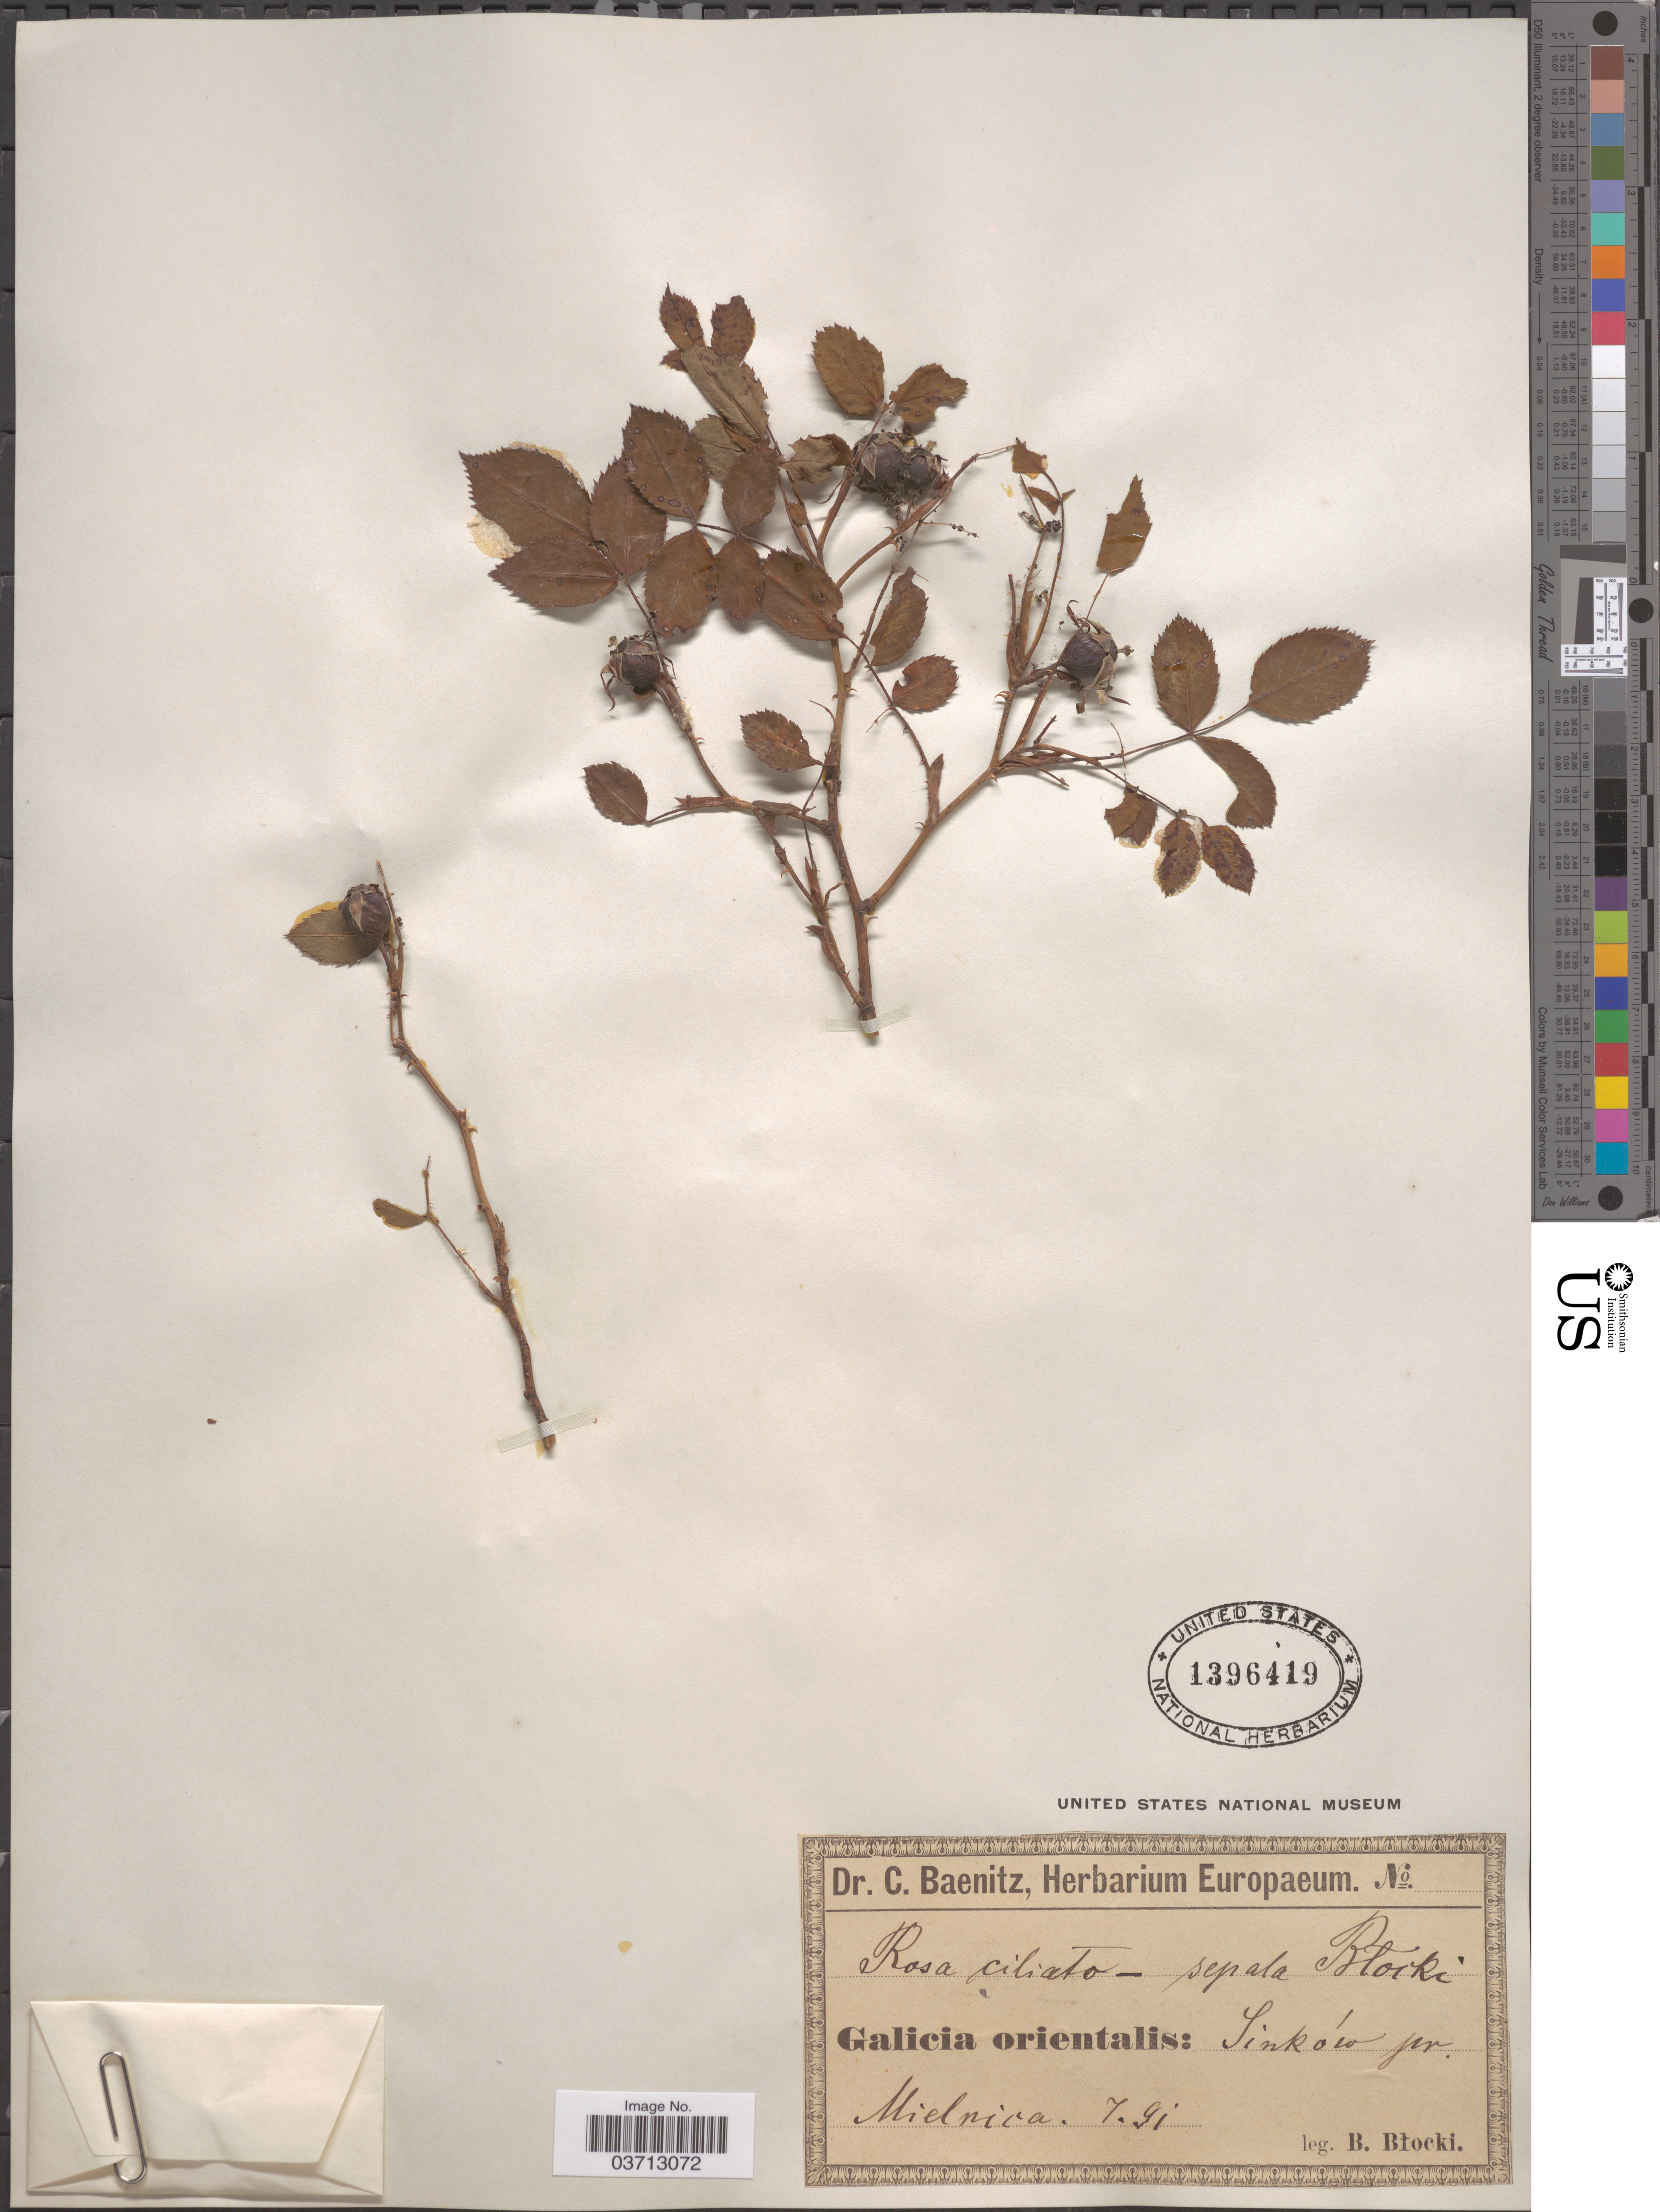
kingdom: Plantae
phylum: Tracheophyta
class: Magnoliopsida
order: Rosales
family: Rosaceae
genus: Rosa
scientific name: Rosa ciliatosepala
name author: Blocki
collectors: B. Blocki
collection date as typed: Transcribed d/m/y: /7/91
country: Ukraine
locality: Galicia orientalis: Sinków pr. Mielnica.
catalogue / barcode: US 1396419